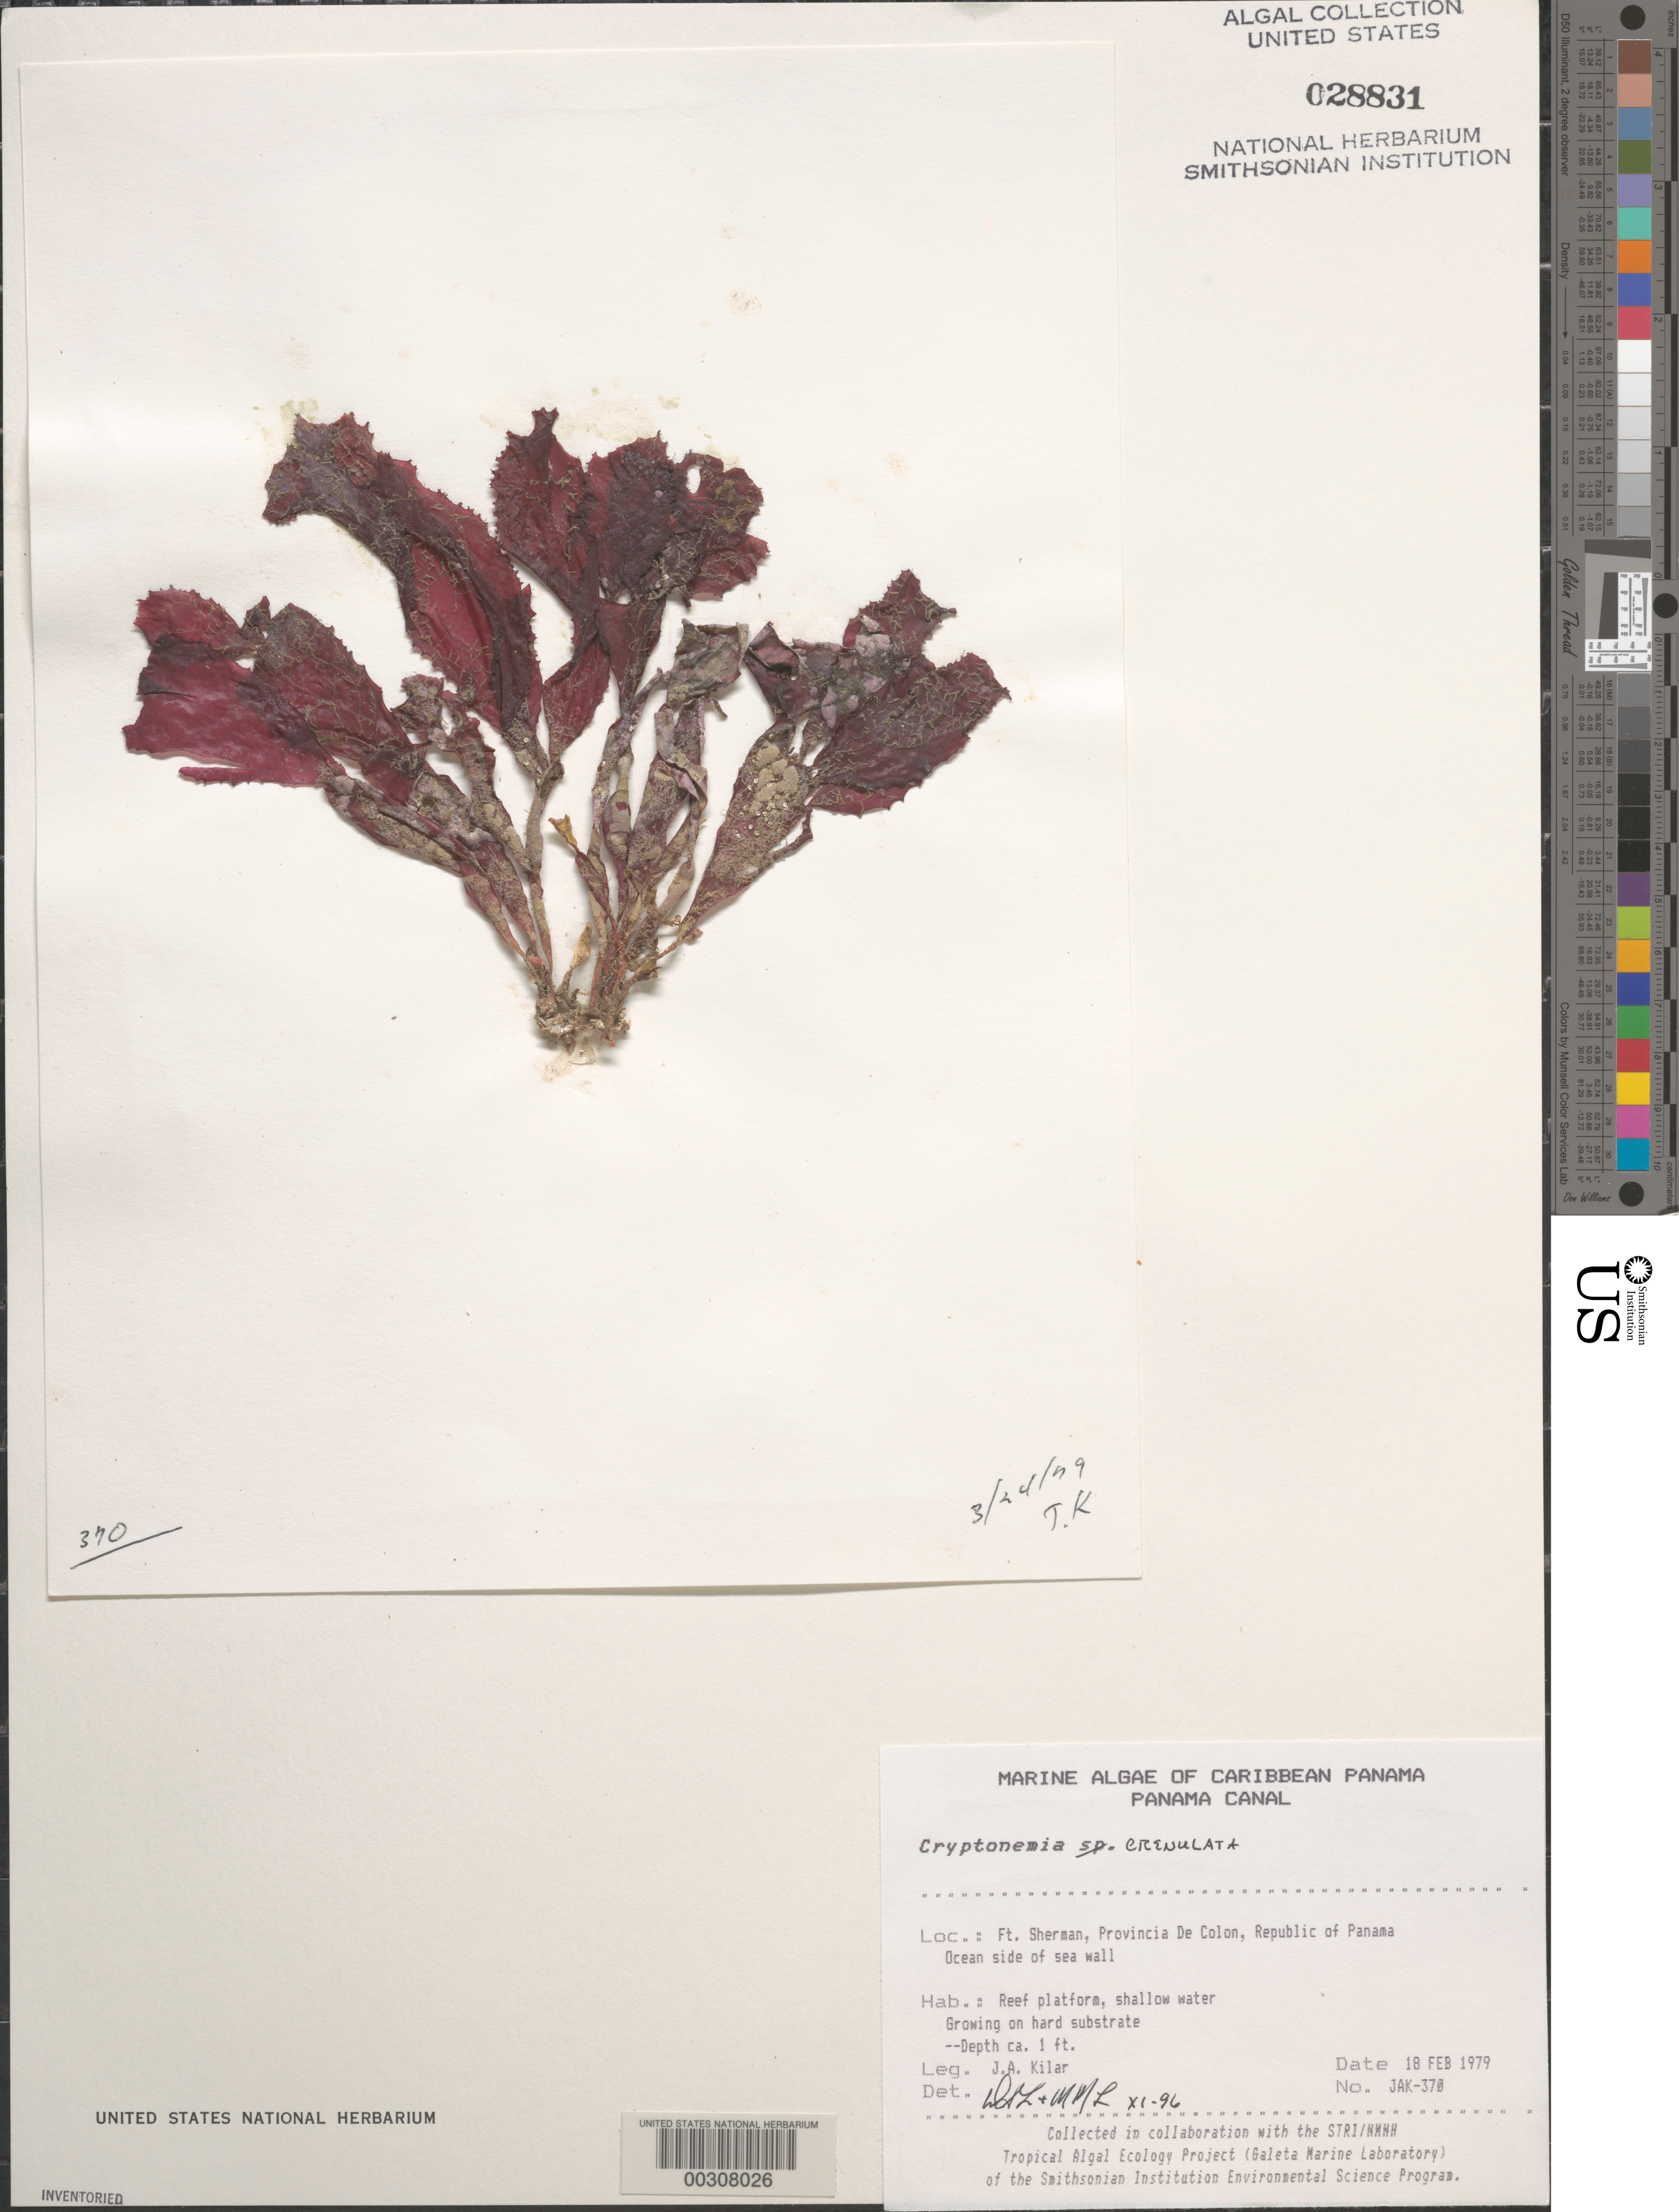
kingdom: Plantae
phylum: Rhodophyta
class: Florideophyceae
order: Halymeniales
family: Halymeniaceae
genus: Cryptonemia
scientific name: Cryptonemia crenulata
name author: (J. Agardh) J. Agardh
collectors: J. Kilar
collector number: JAK-370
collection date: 1979-02-18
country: Panama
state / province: Colón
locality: Caribbean Panama. Panama Canal. Ft. Sherman, Republic of Panama. Ocean side of sea wall.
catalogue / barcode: US 28831